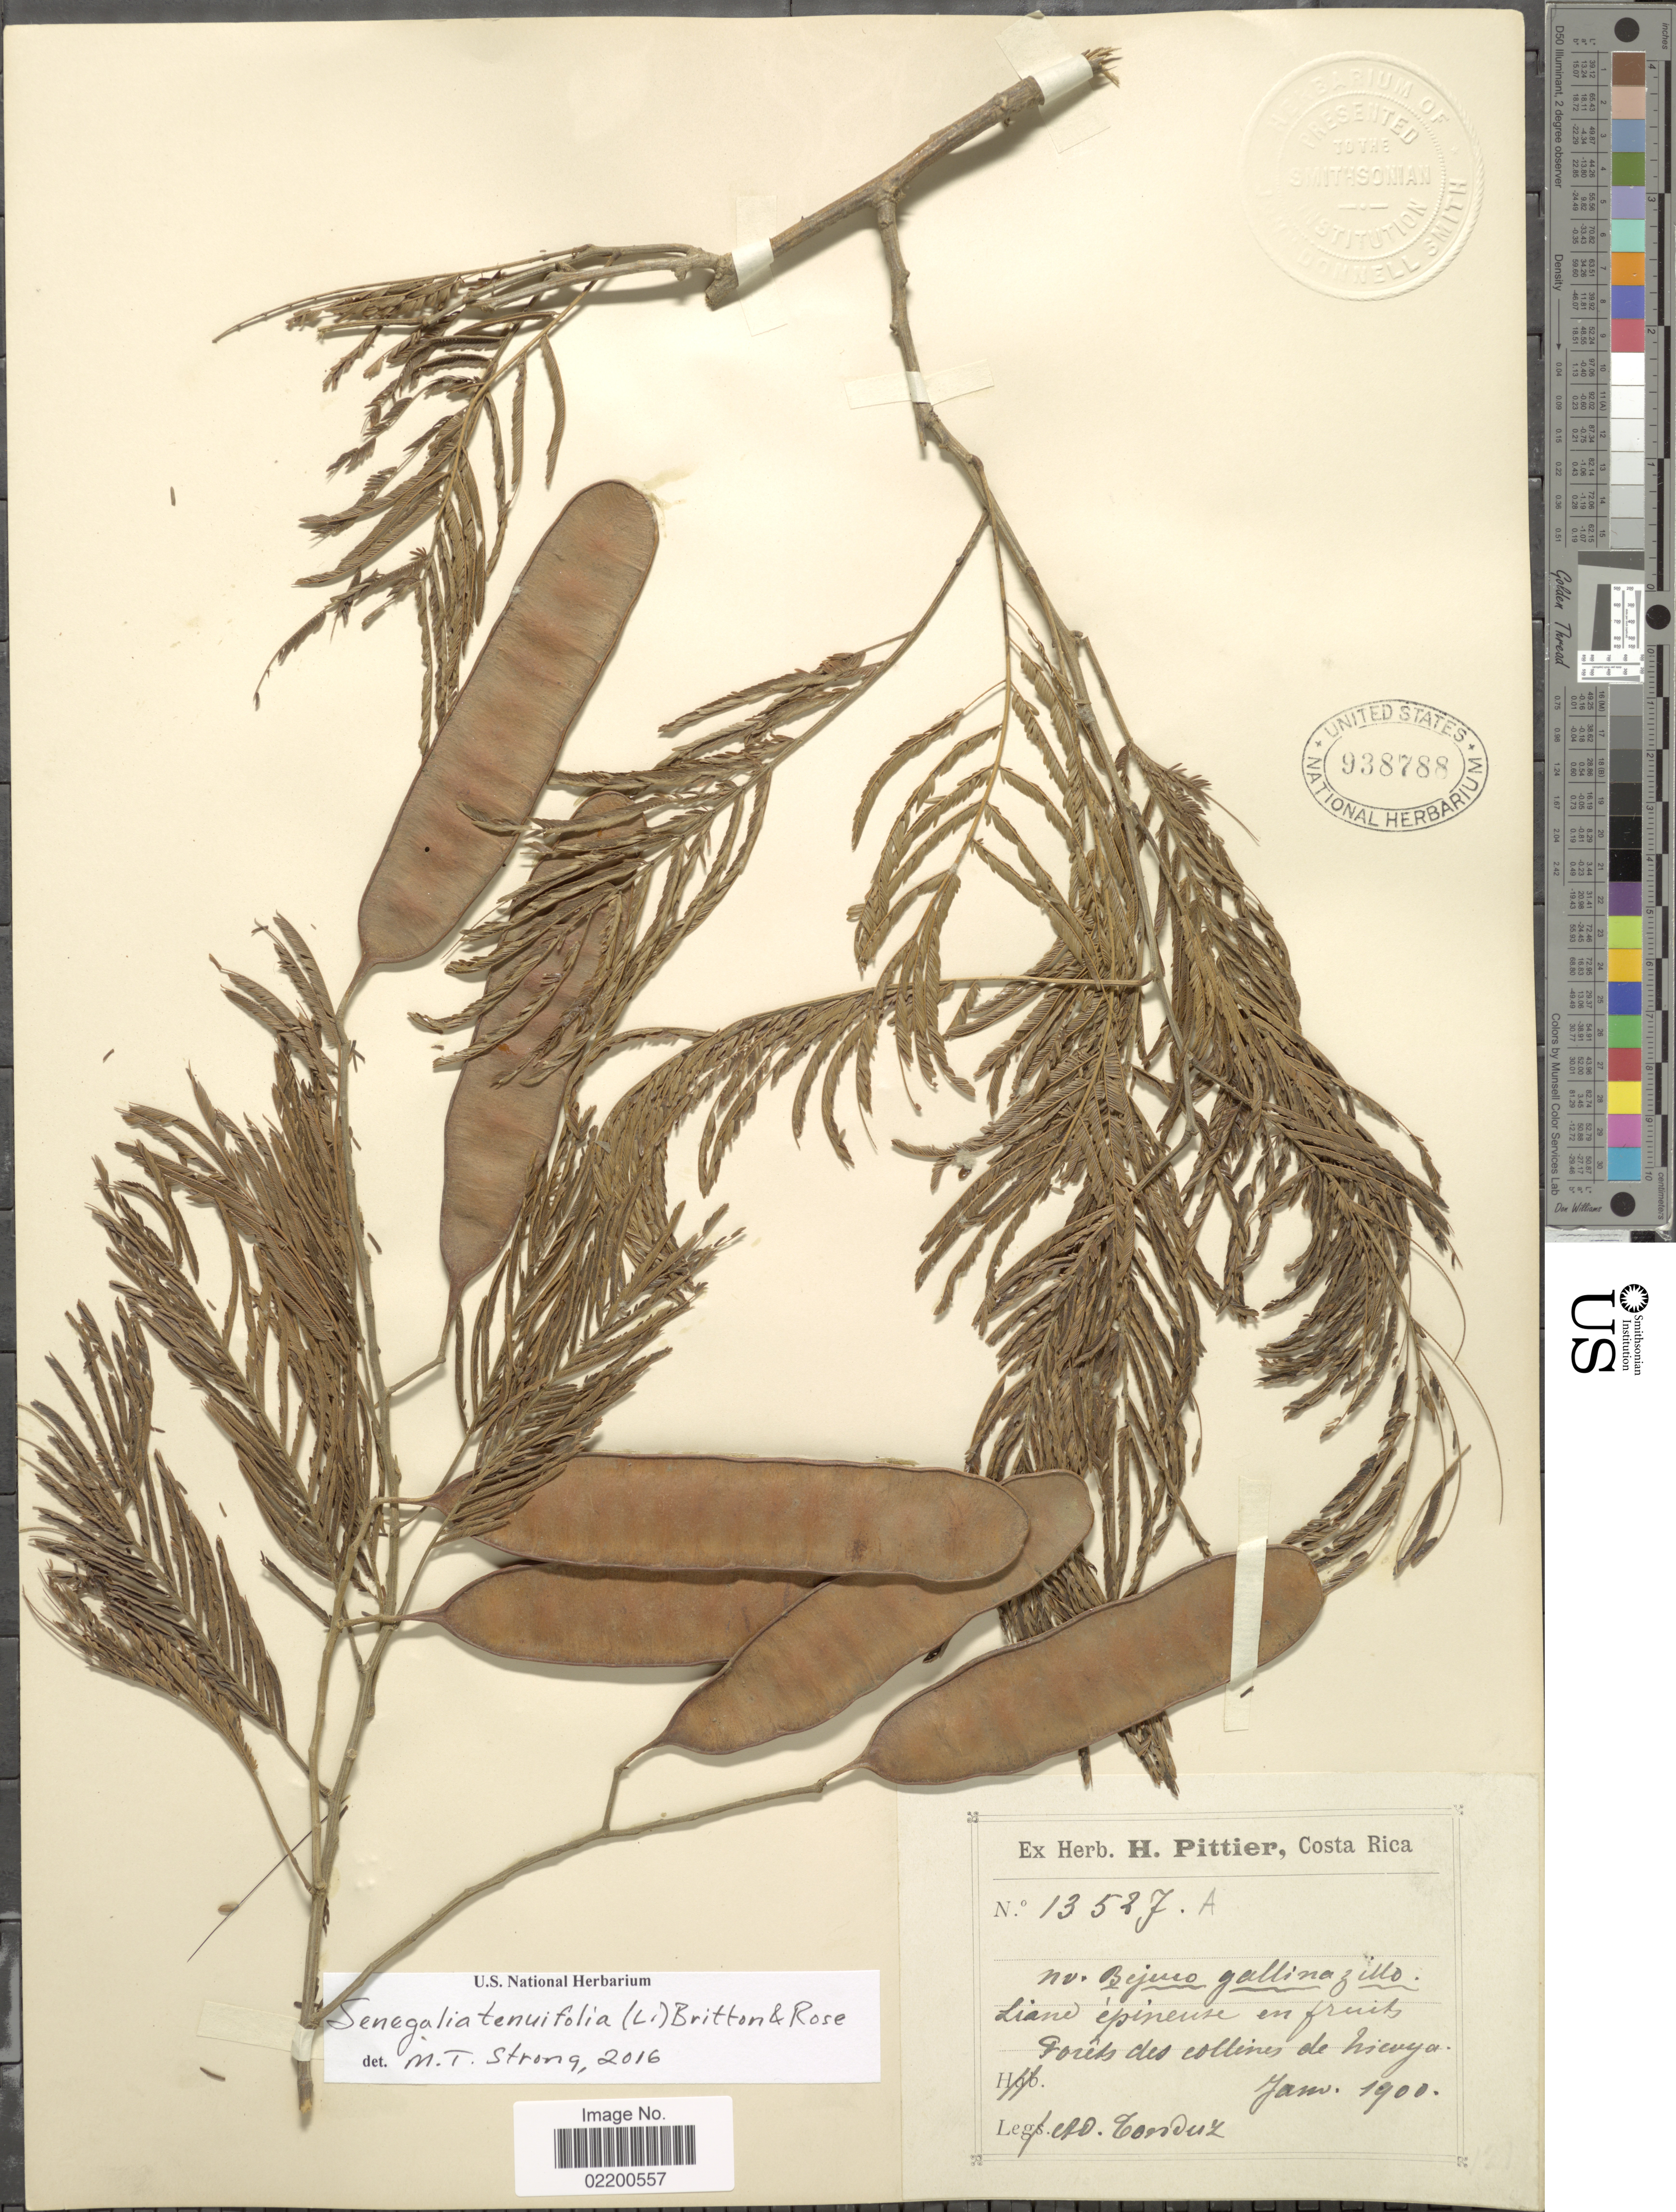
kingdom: Plantae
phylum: Tracheophyta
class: Magnoliopsida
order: Fabales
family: Fabaceae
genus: Senegalia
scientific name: Senegalia tenuifolia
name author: (L.) Britton & Rose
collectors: A. Tonduz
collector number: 13527A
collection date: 1900-01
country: Costa Rica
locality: Forets des collines de Nicoya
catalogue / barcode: US 938788